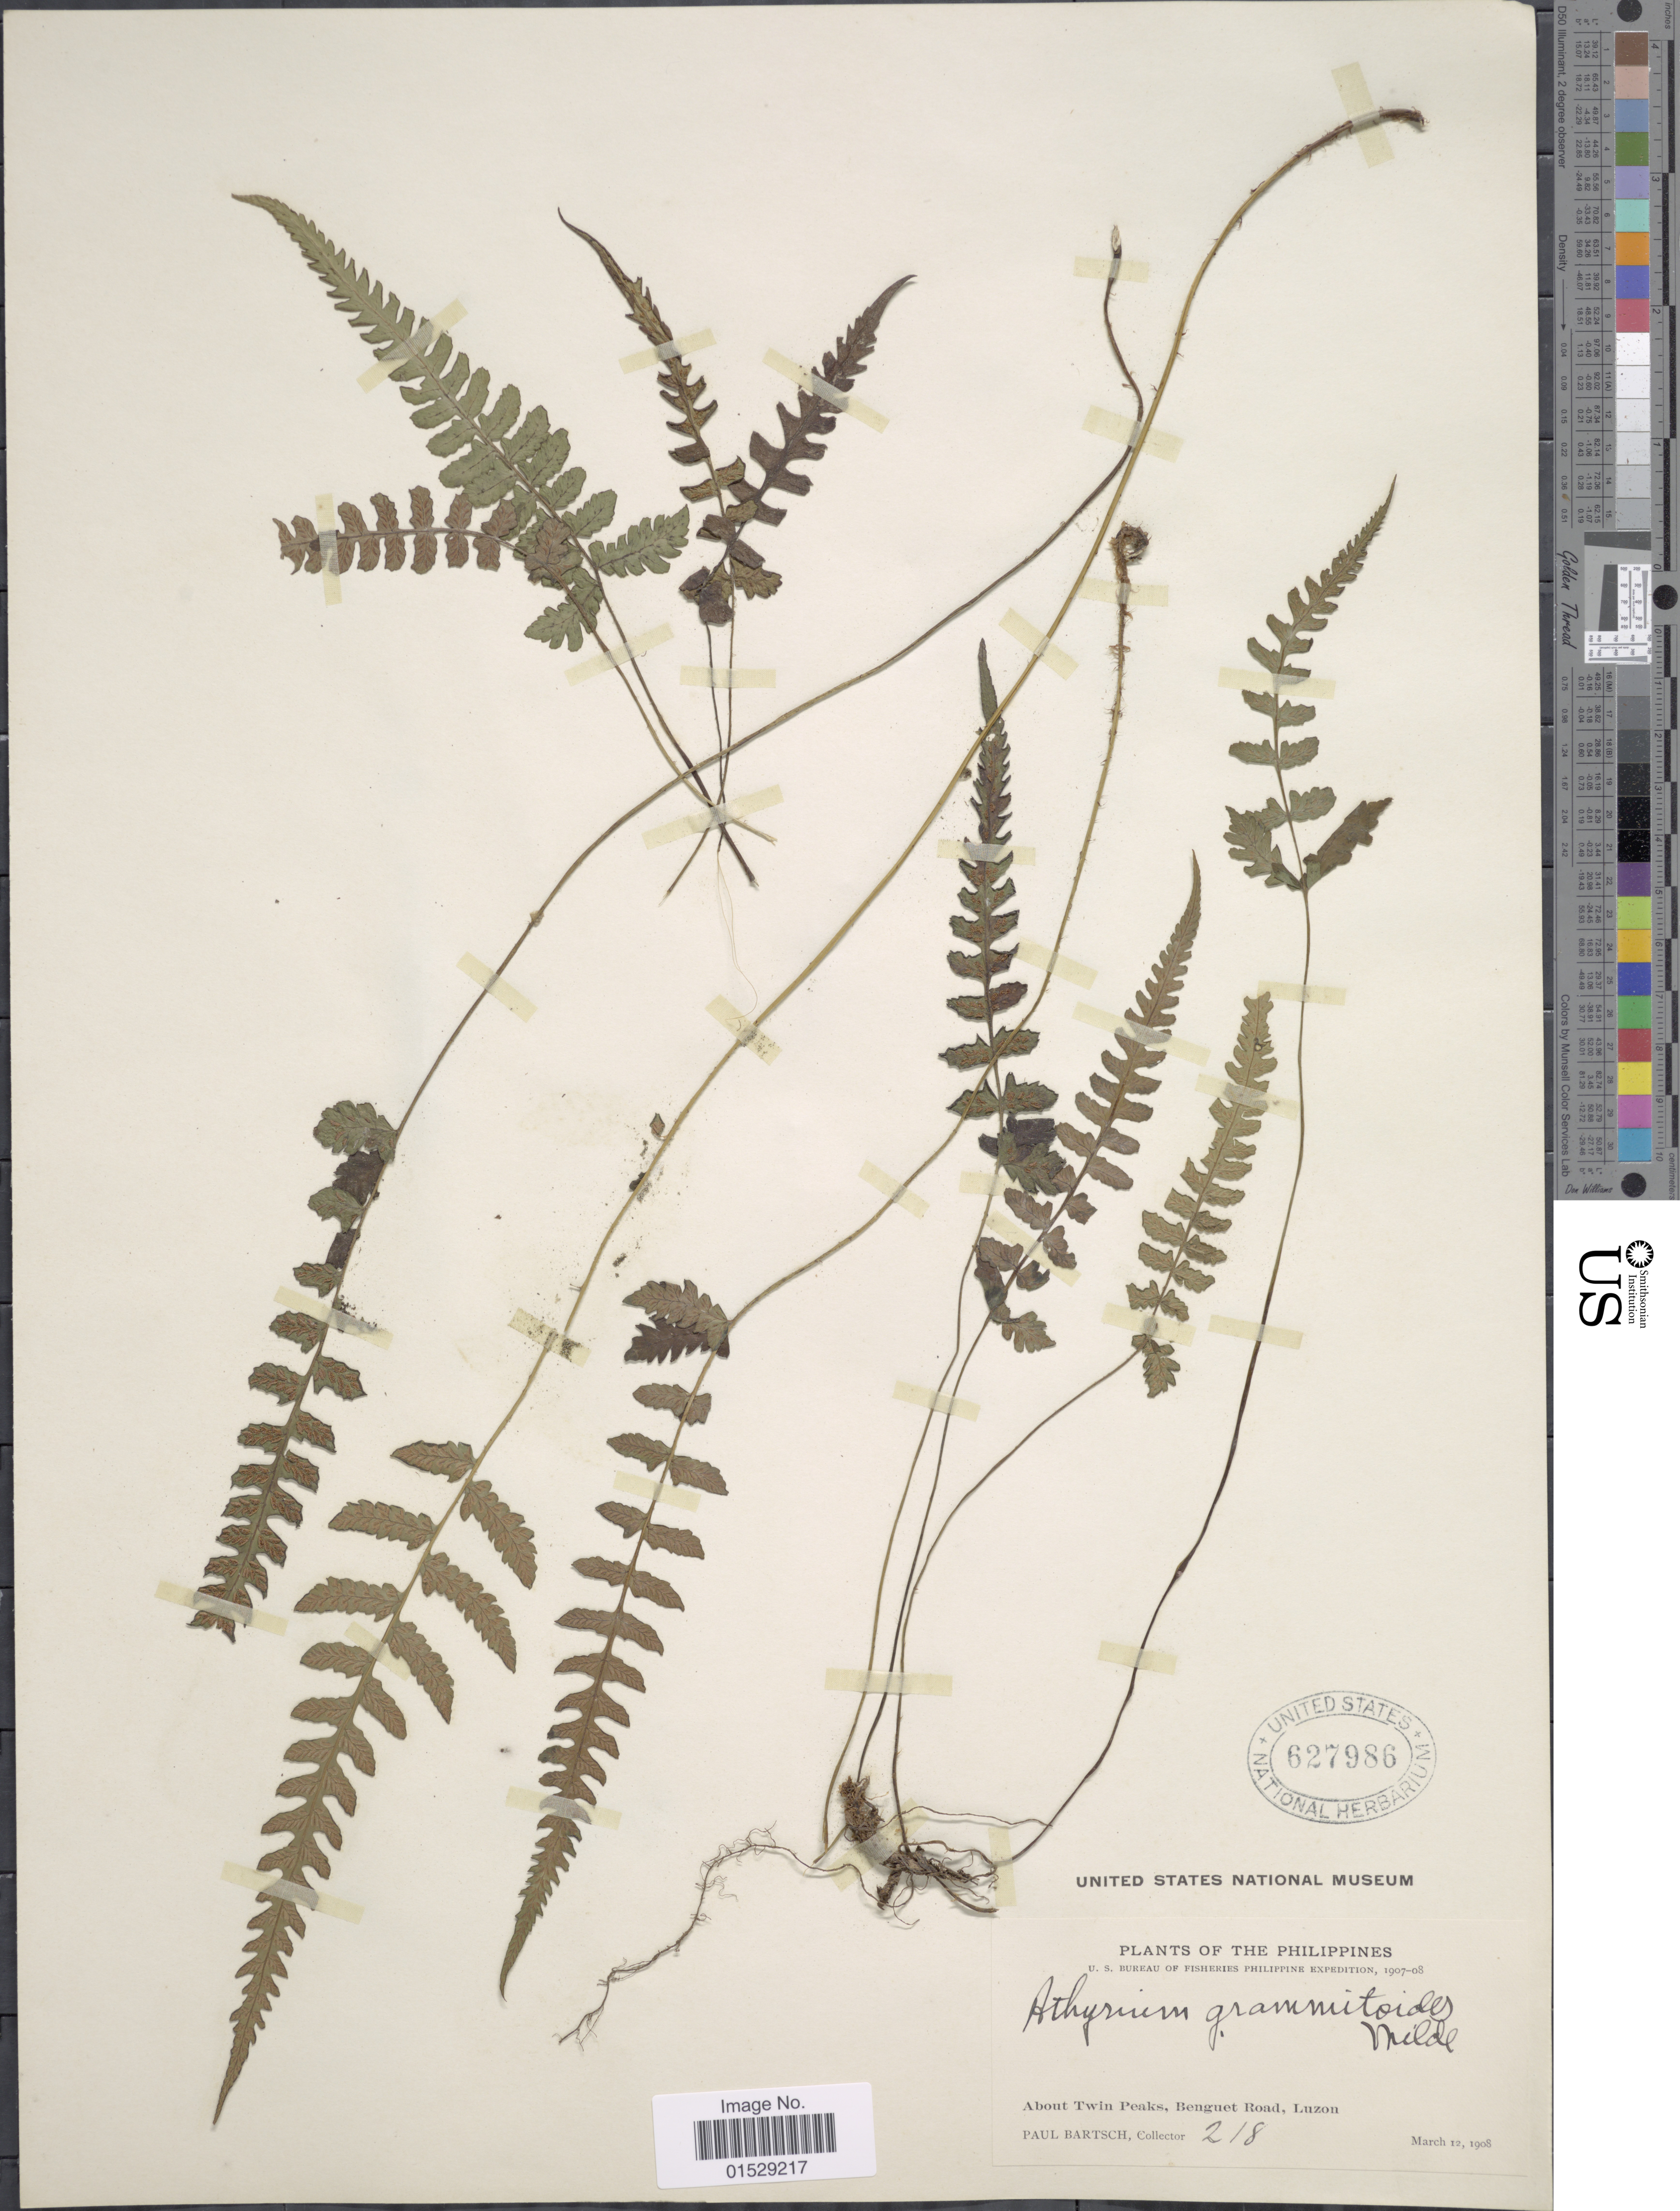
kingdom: Plantae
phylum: Tracheophyta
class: Polypodiopsida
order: Polypodiales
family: Athyriaceae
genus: Deparia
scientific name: Deparia petersenii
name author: (Kunze) M. Kato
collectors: P. Bartsch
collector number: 218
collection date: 1908-03-12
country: Philippines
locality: About Twin Peaks, Benguet Road, Luzon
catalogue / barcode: US 627986